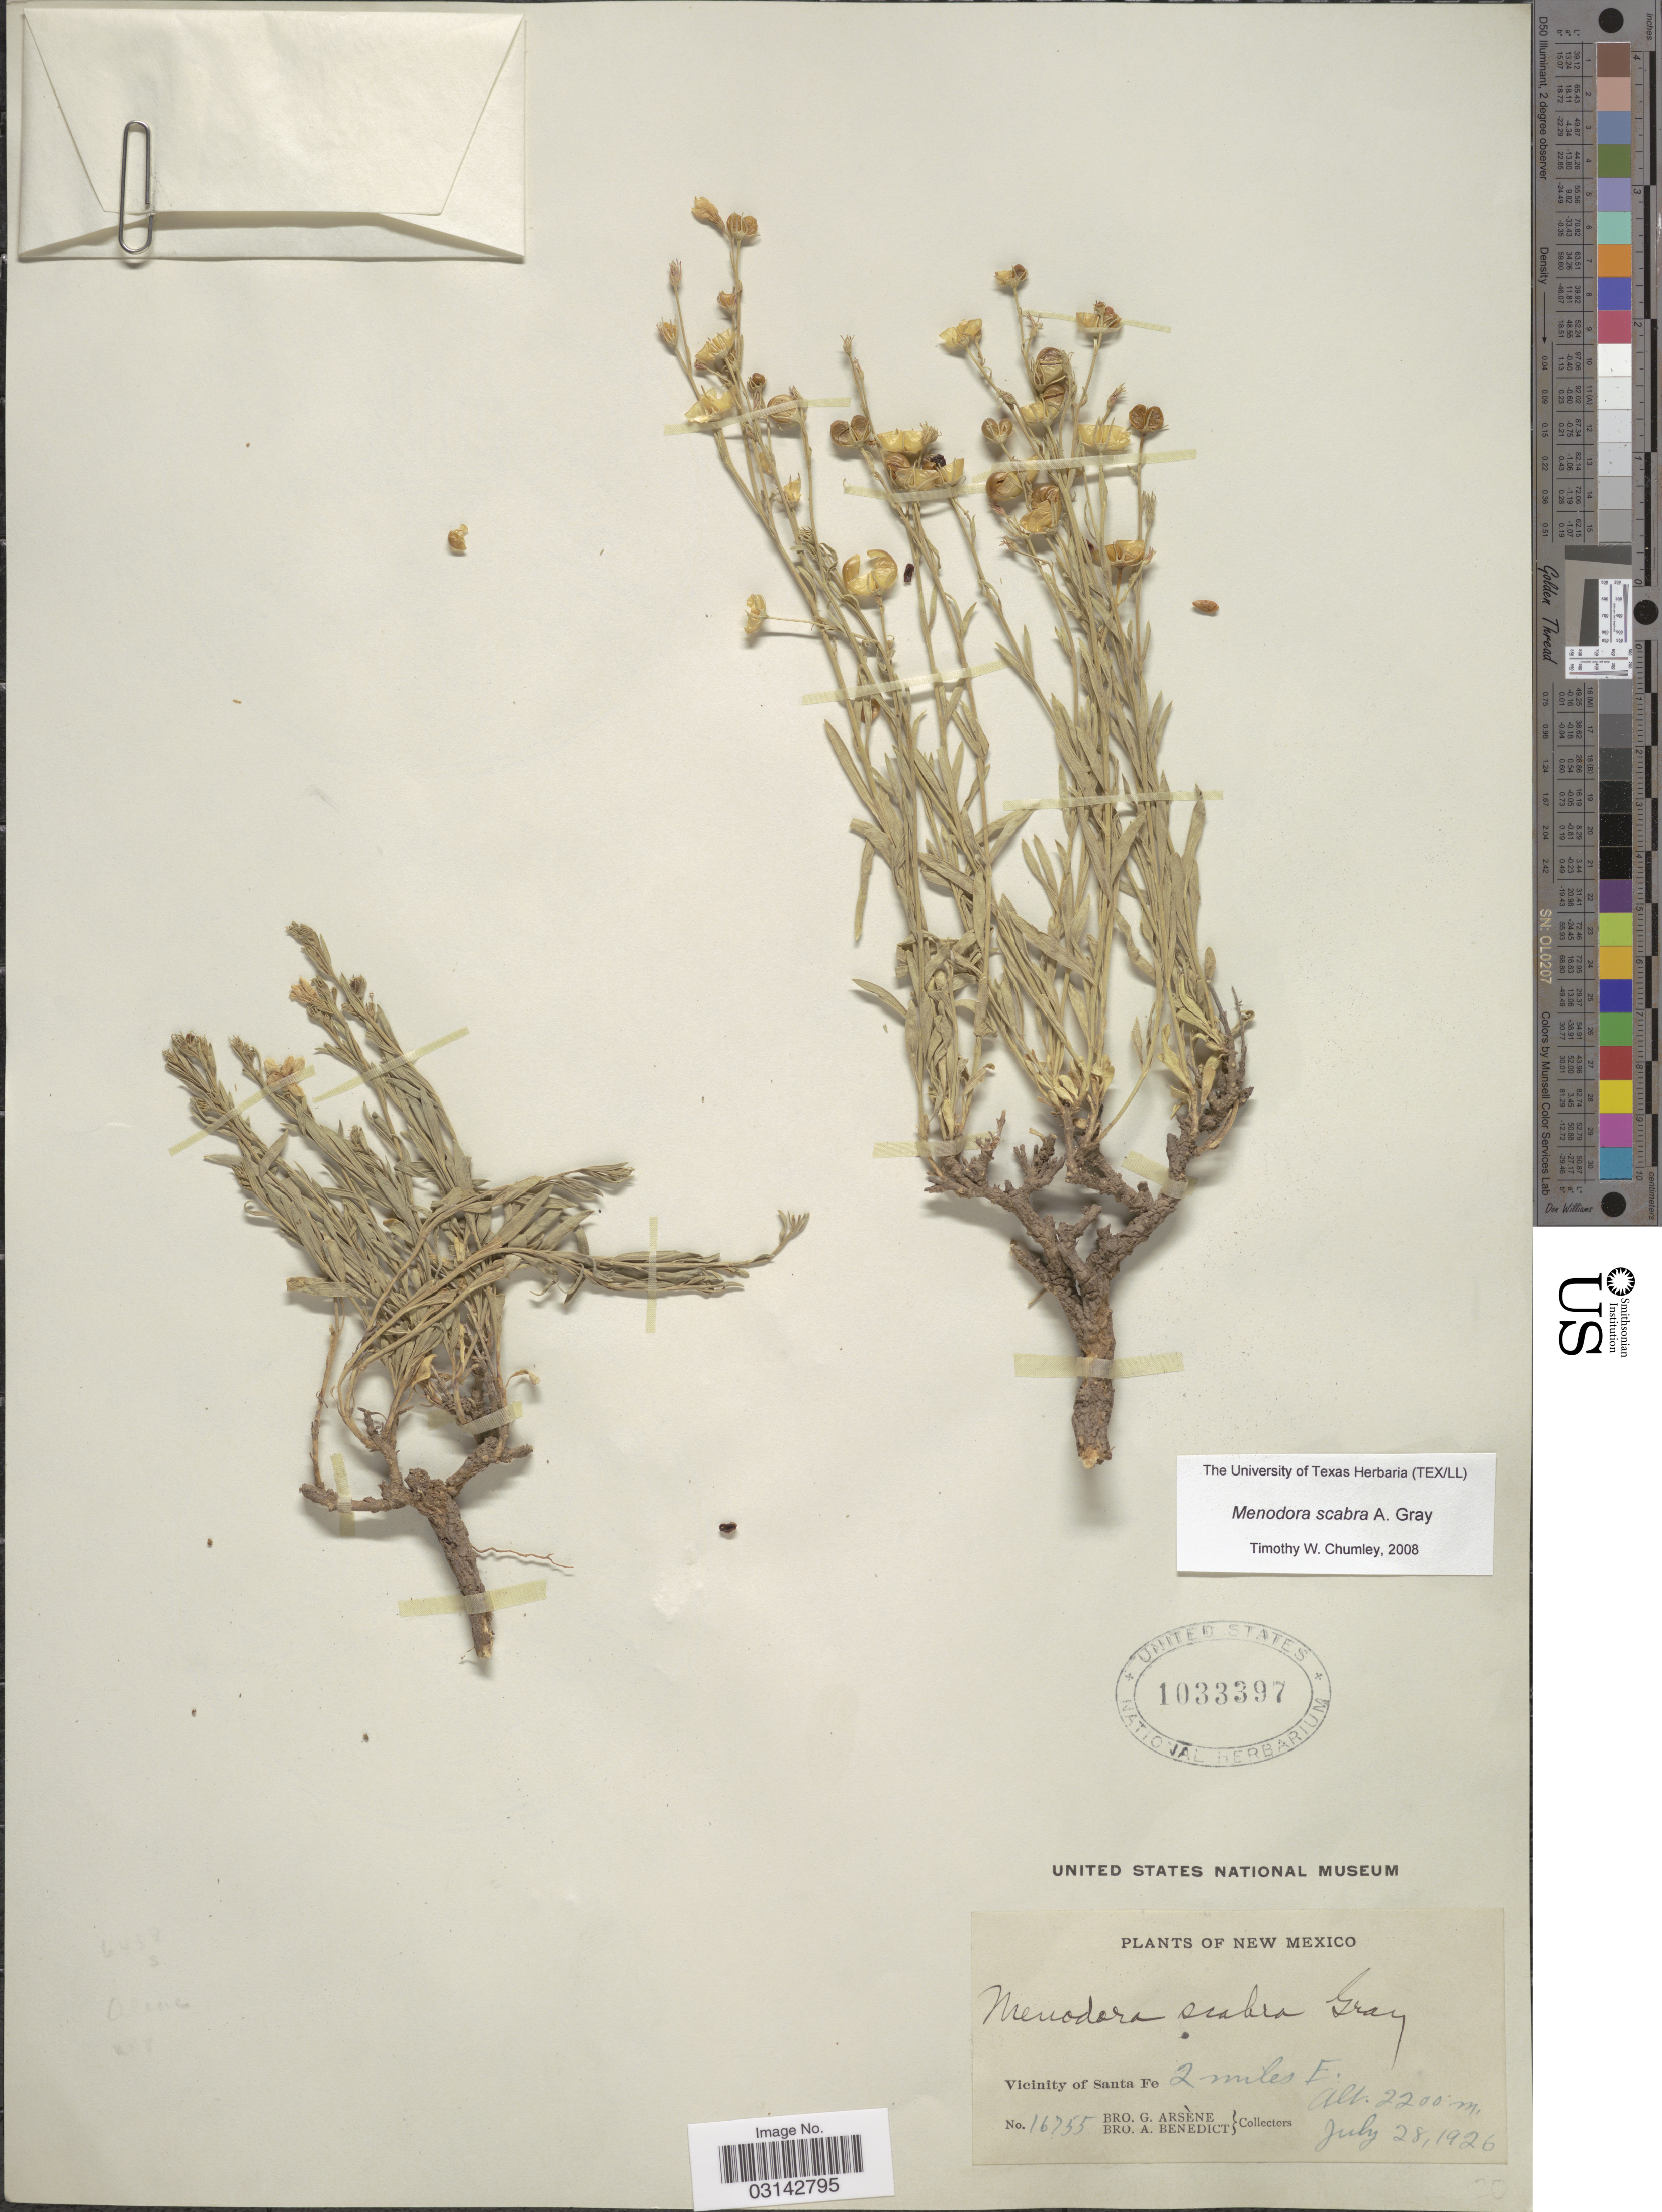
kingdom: Plantae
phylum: Tracheophyta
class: Magnoliopsida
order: Lamiales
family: Oleaceae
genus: Menodora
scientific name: Menodora scabra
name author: A. Gray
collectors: Bro. G. Arsène & Bro. A. Benedict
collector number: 16755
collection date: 1926-07-28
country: United States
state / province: New Mexico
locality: Vicinity of Santa Fe. 2 miles E.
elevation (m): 2200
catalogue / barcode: US 1033397